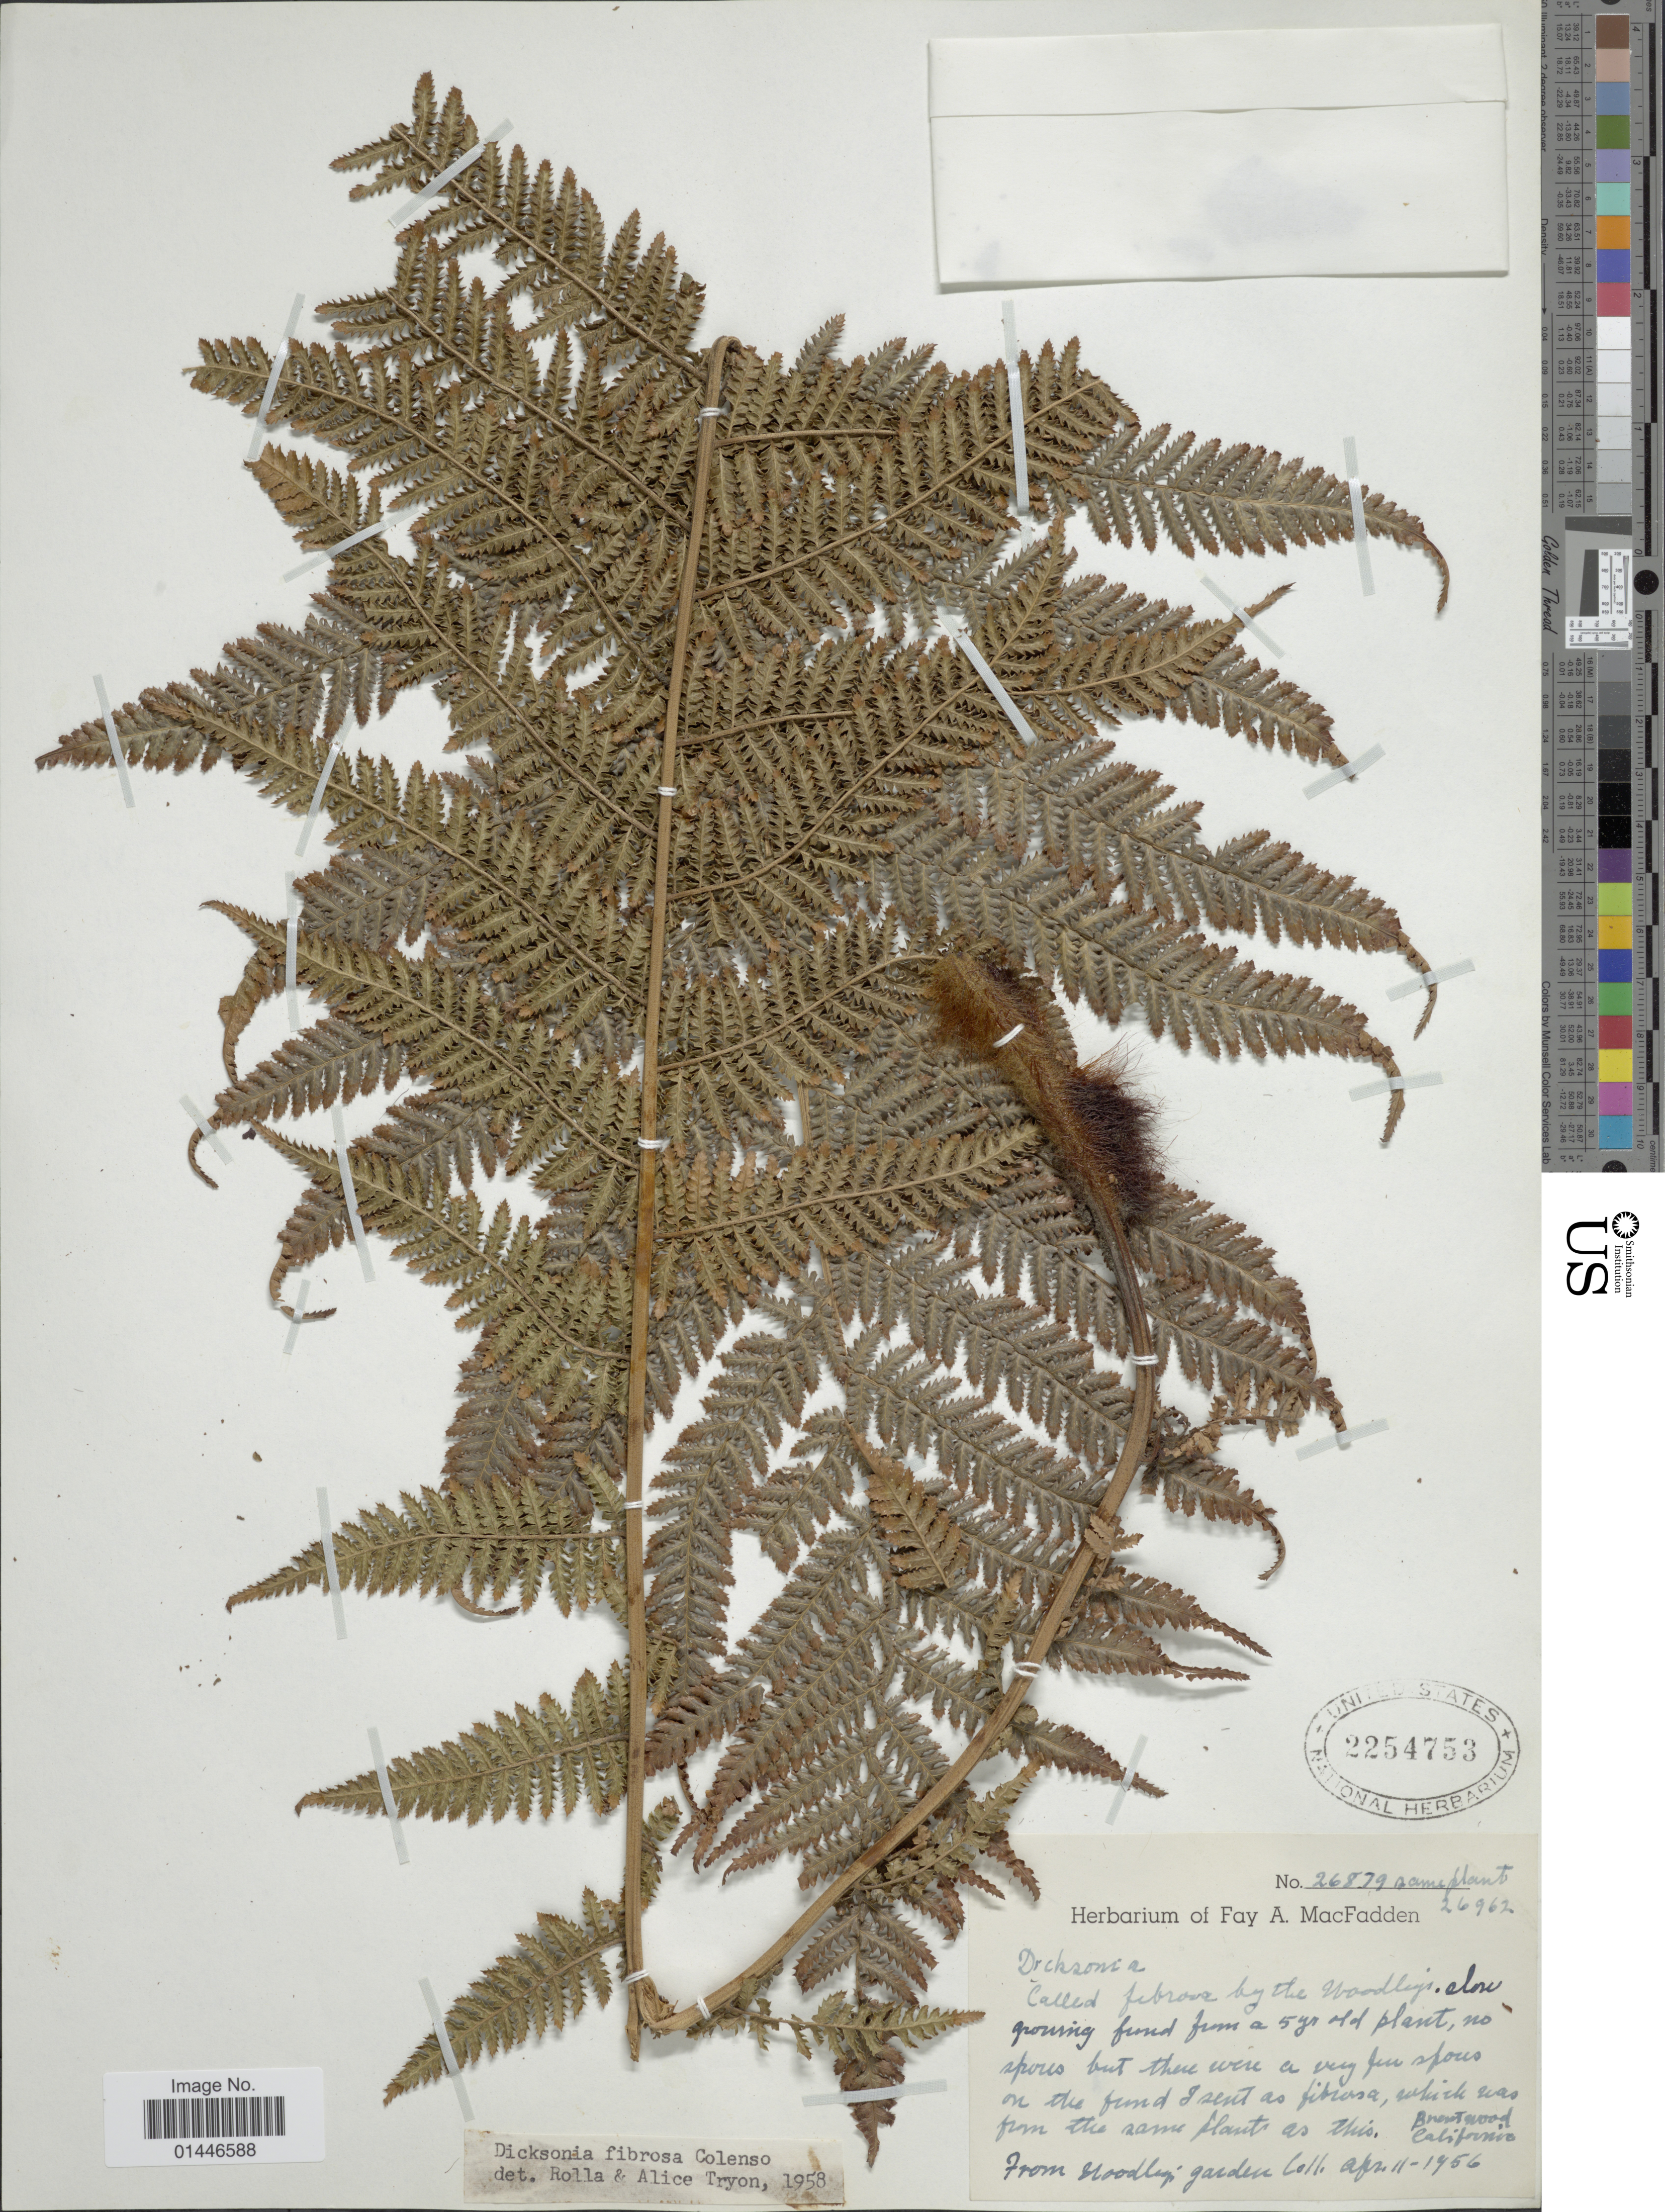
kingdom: Plantae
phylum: Tracheophyta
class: Polypodiopsida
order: Cyatheales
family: Dicksoniaceae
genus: Dicksonia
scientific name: Dicksonia fibrosa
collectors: ex herb. Fay A. MacFadden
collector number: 26962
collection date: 1956-11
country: United States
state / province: California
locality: Brentwood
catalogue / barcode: US 2254753